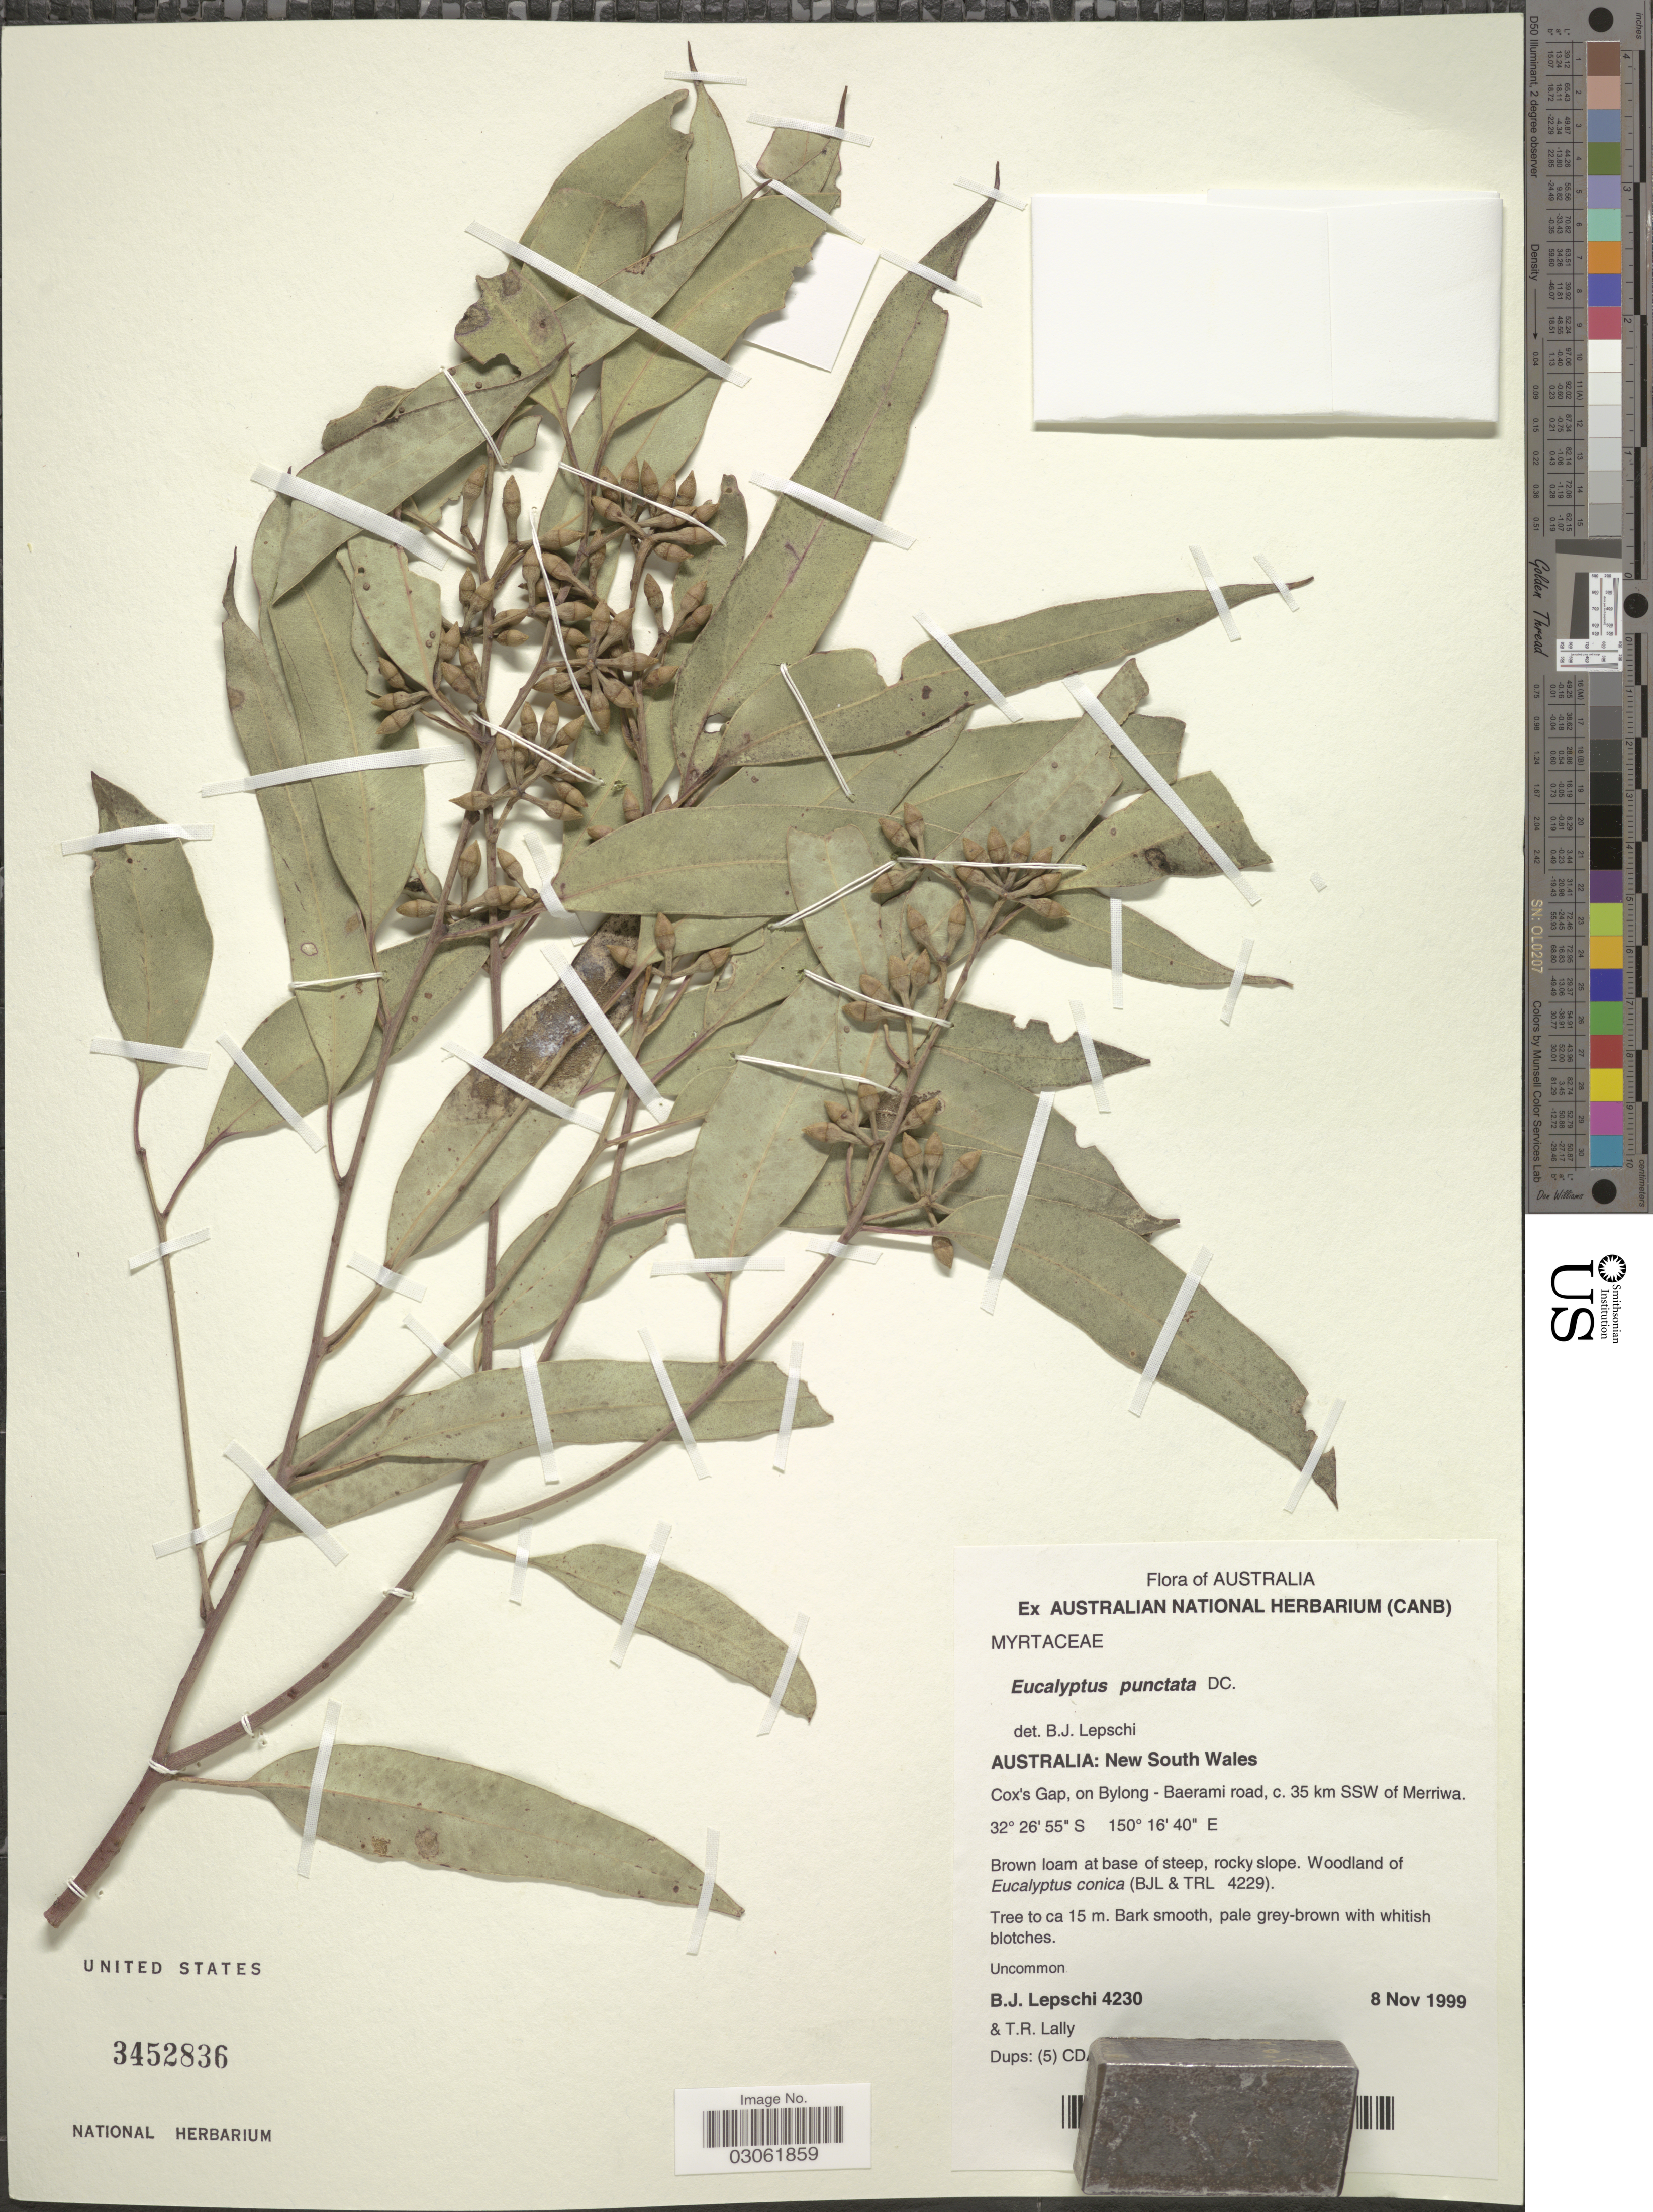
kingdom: Plantae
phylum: Tracheophyta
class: Magnoliopsida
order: Myrtales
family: Myrtaceae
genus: Eucalyptus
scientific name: Eucalyptus punctata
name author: (DC.) A. Cunn. ex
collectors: B. Lepschi & T. R. Lally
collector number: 4230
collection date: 1999-11-08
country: Australia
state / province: New South Wales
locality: Cox's Gap, on Bylong- Baerami road, c. 35 km SSW of Merriwa.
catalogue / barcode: US 3452836